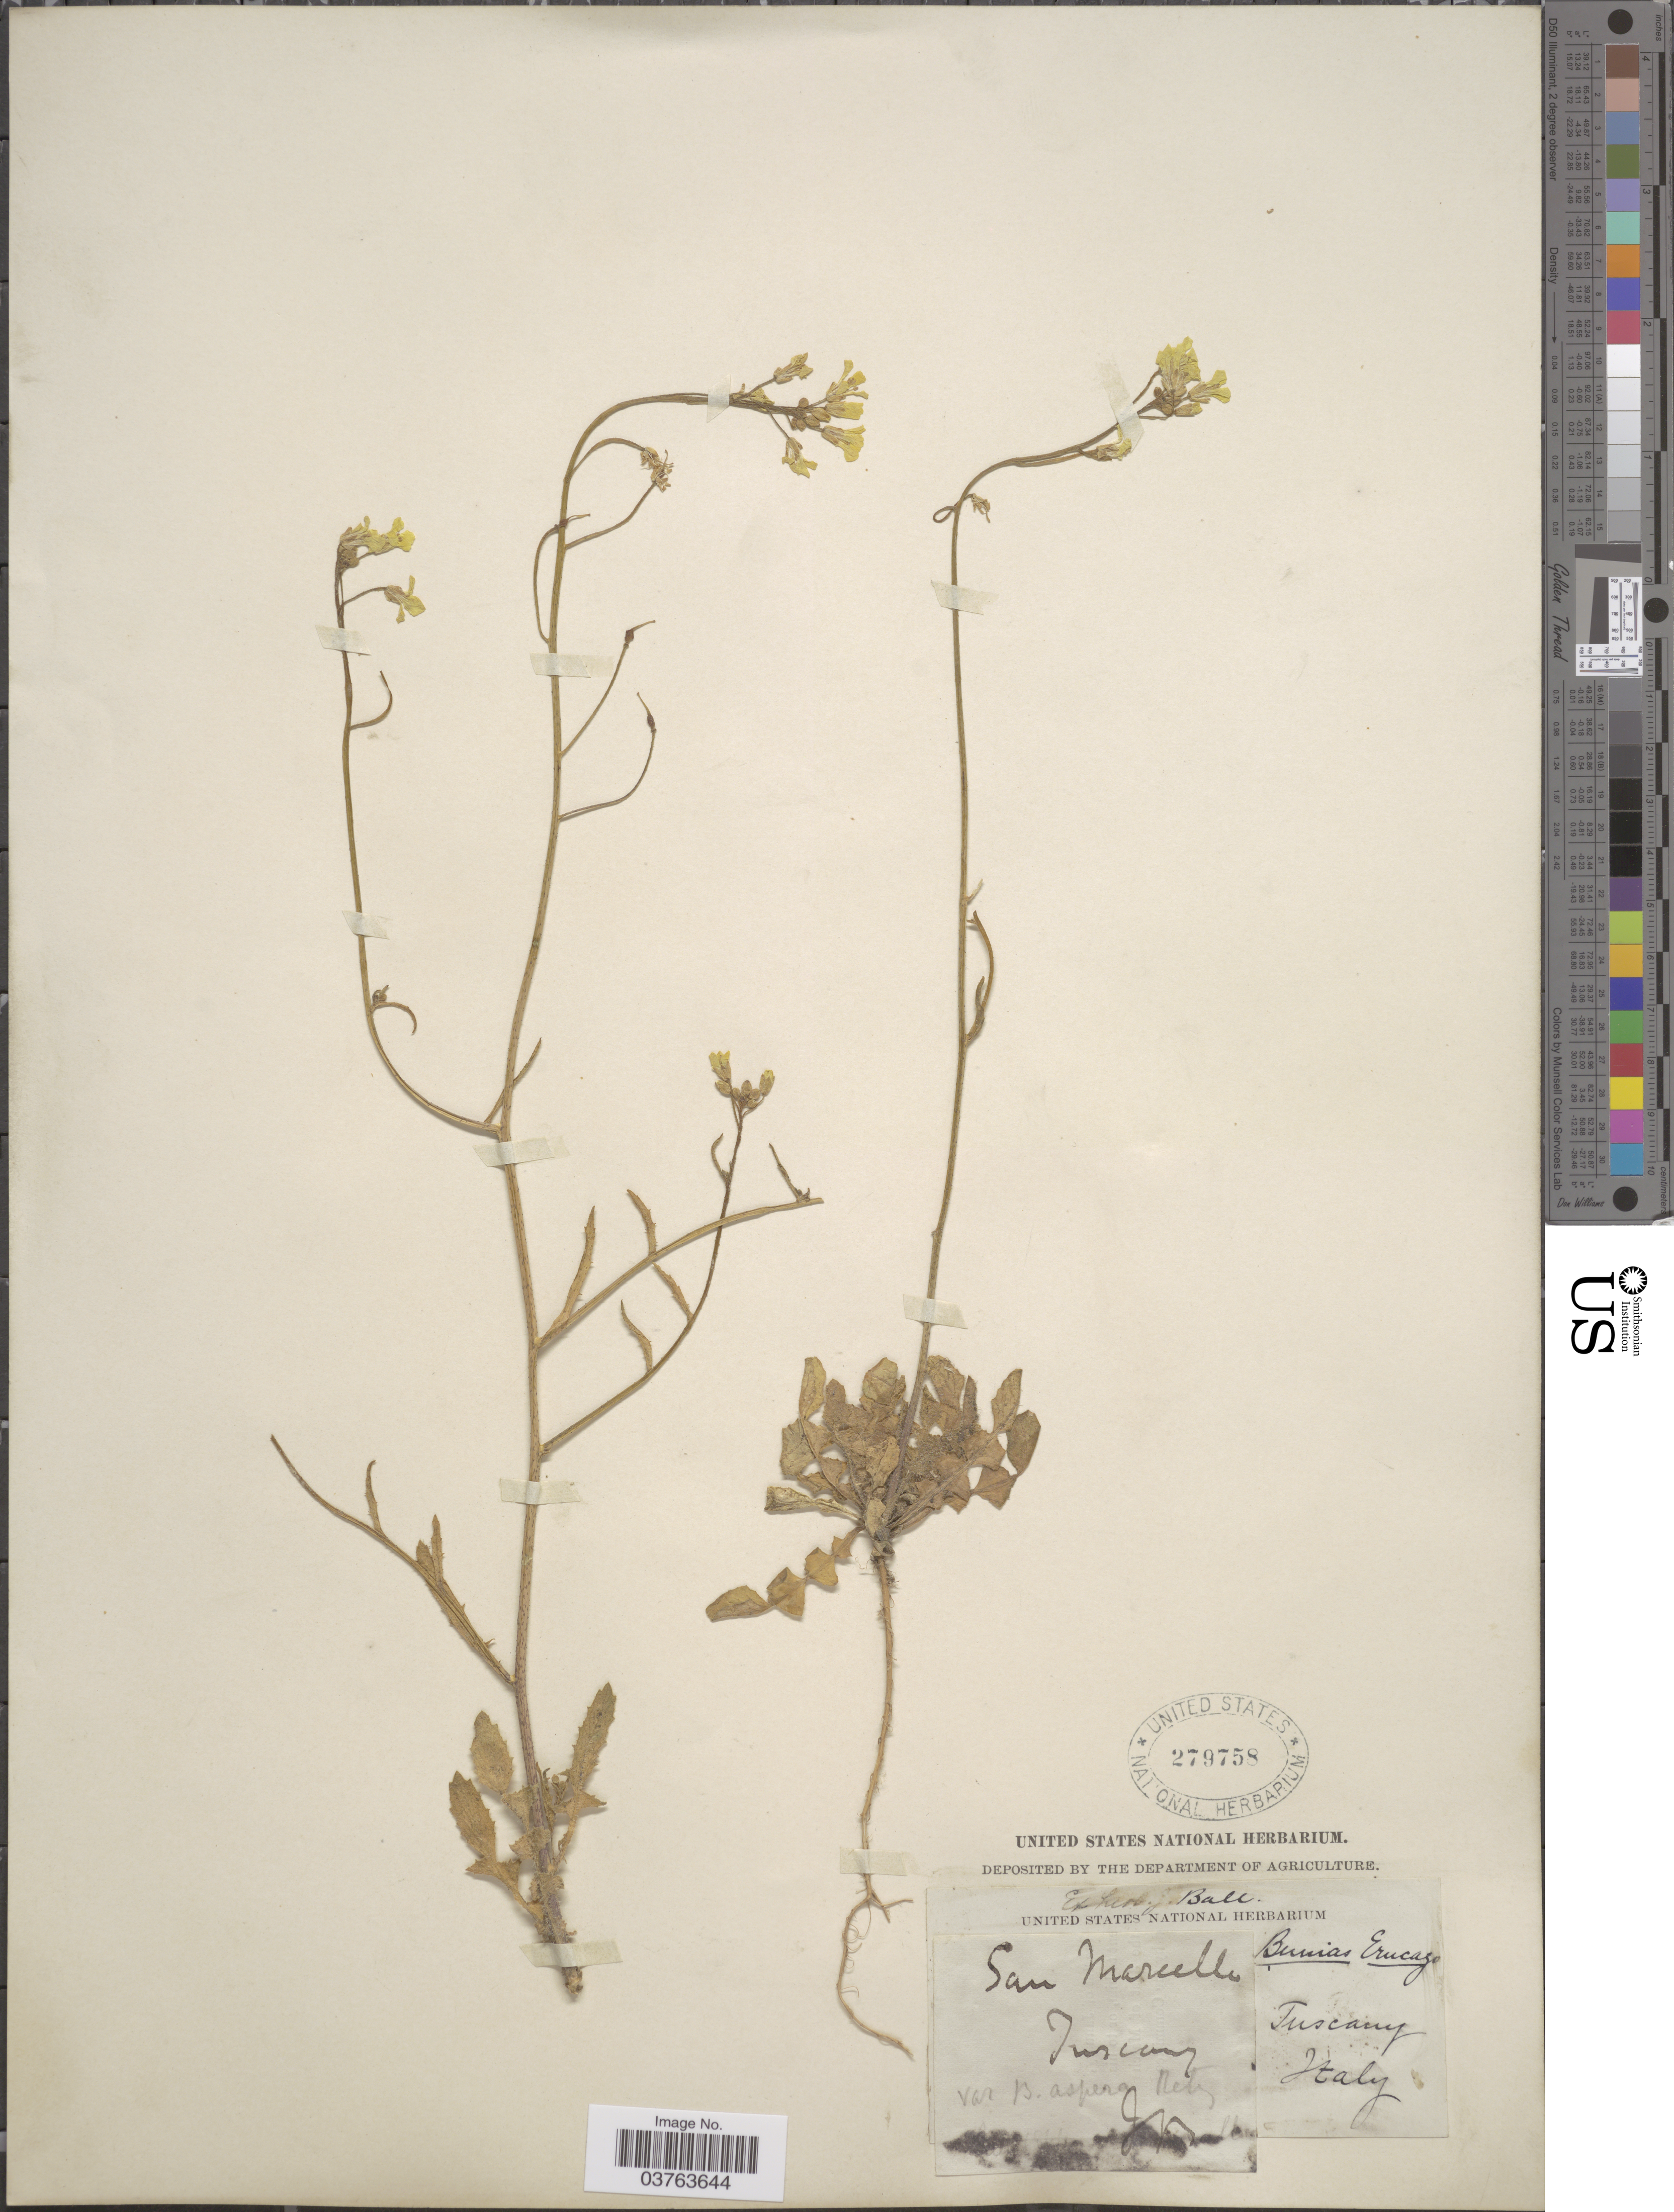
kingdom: Plantae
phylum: Tracheophyta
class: Magnoliopsida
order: Brassicales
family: Brassicaceae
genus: Bunias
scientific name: Bunias erucago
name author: L.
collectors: J. Ball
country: Italy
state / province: Tuscany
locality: San Marcello.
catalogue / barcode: US 279758